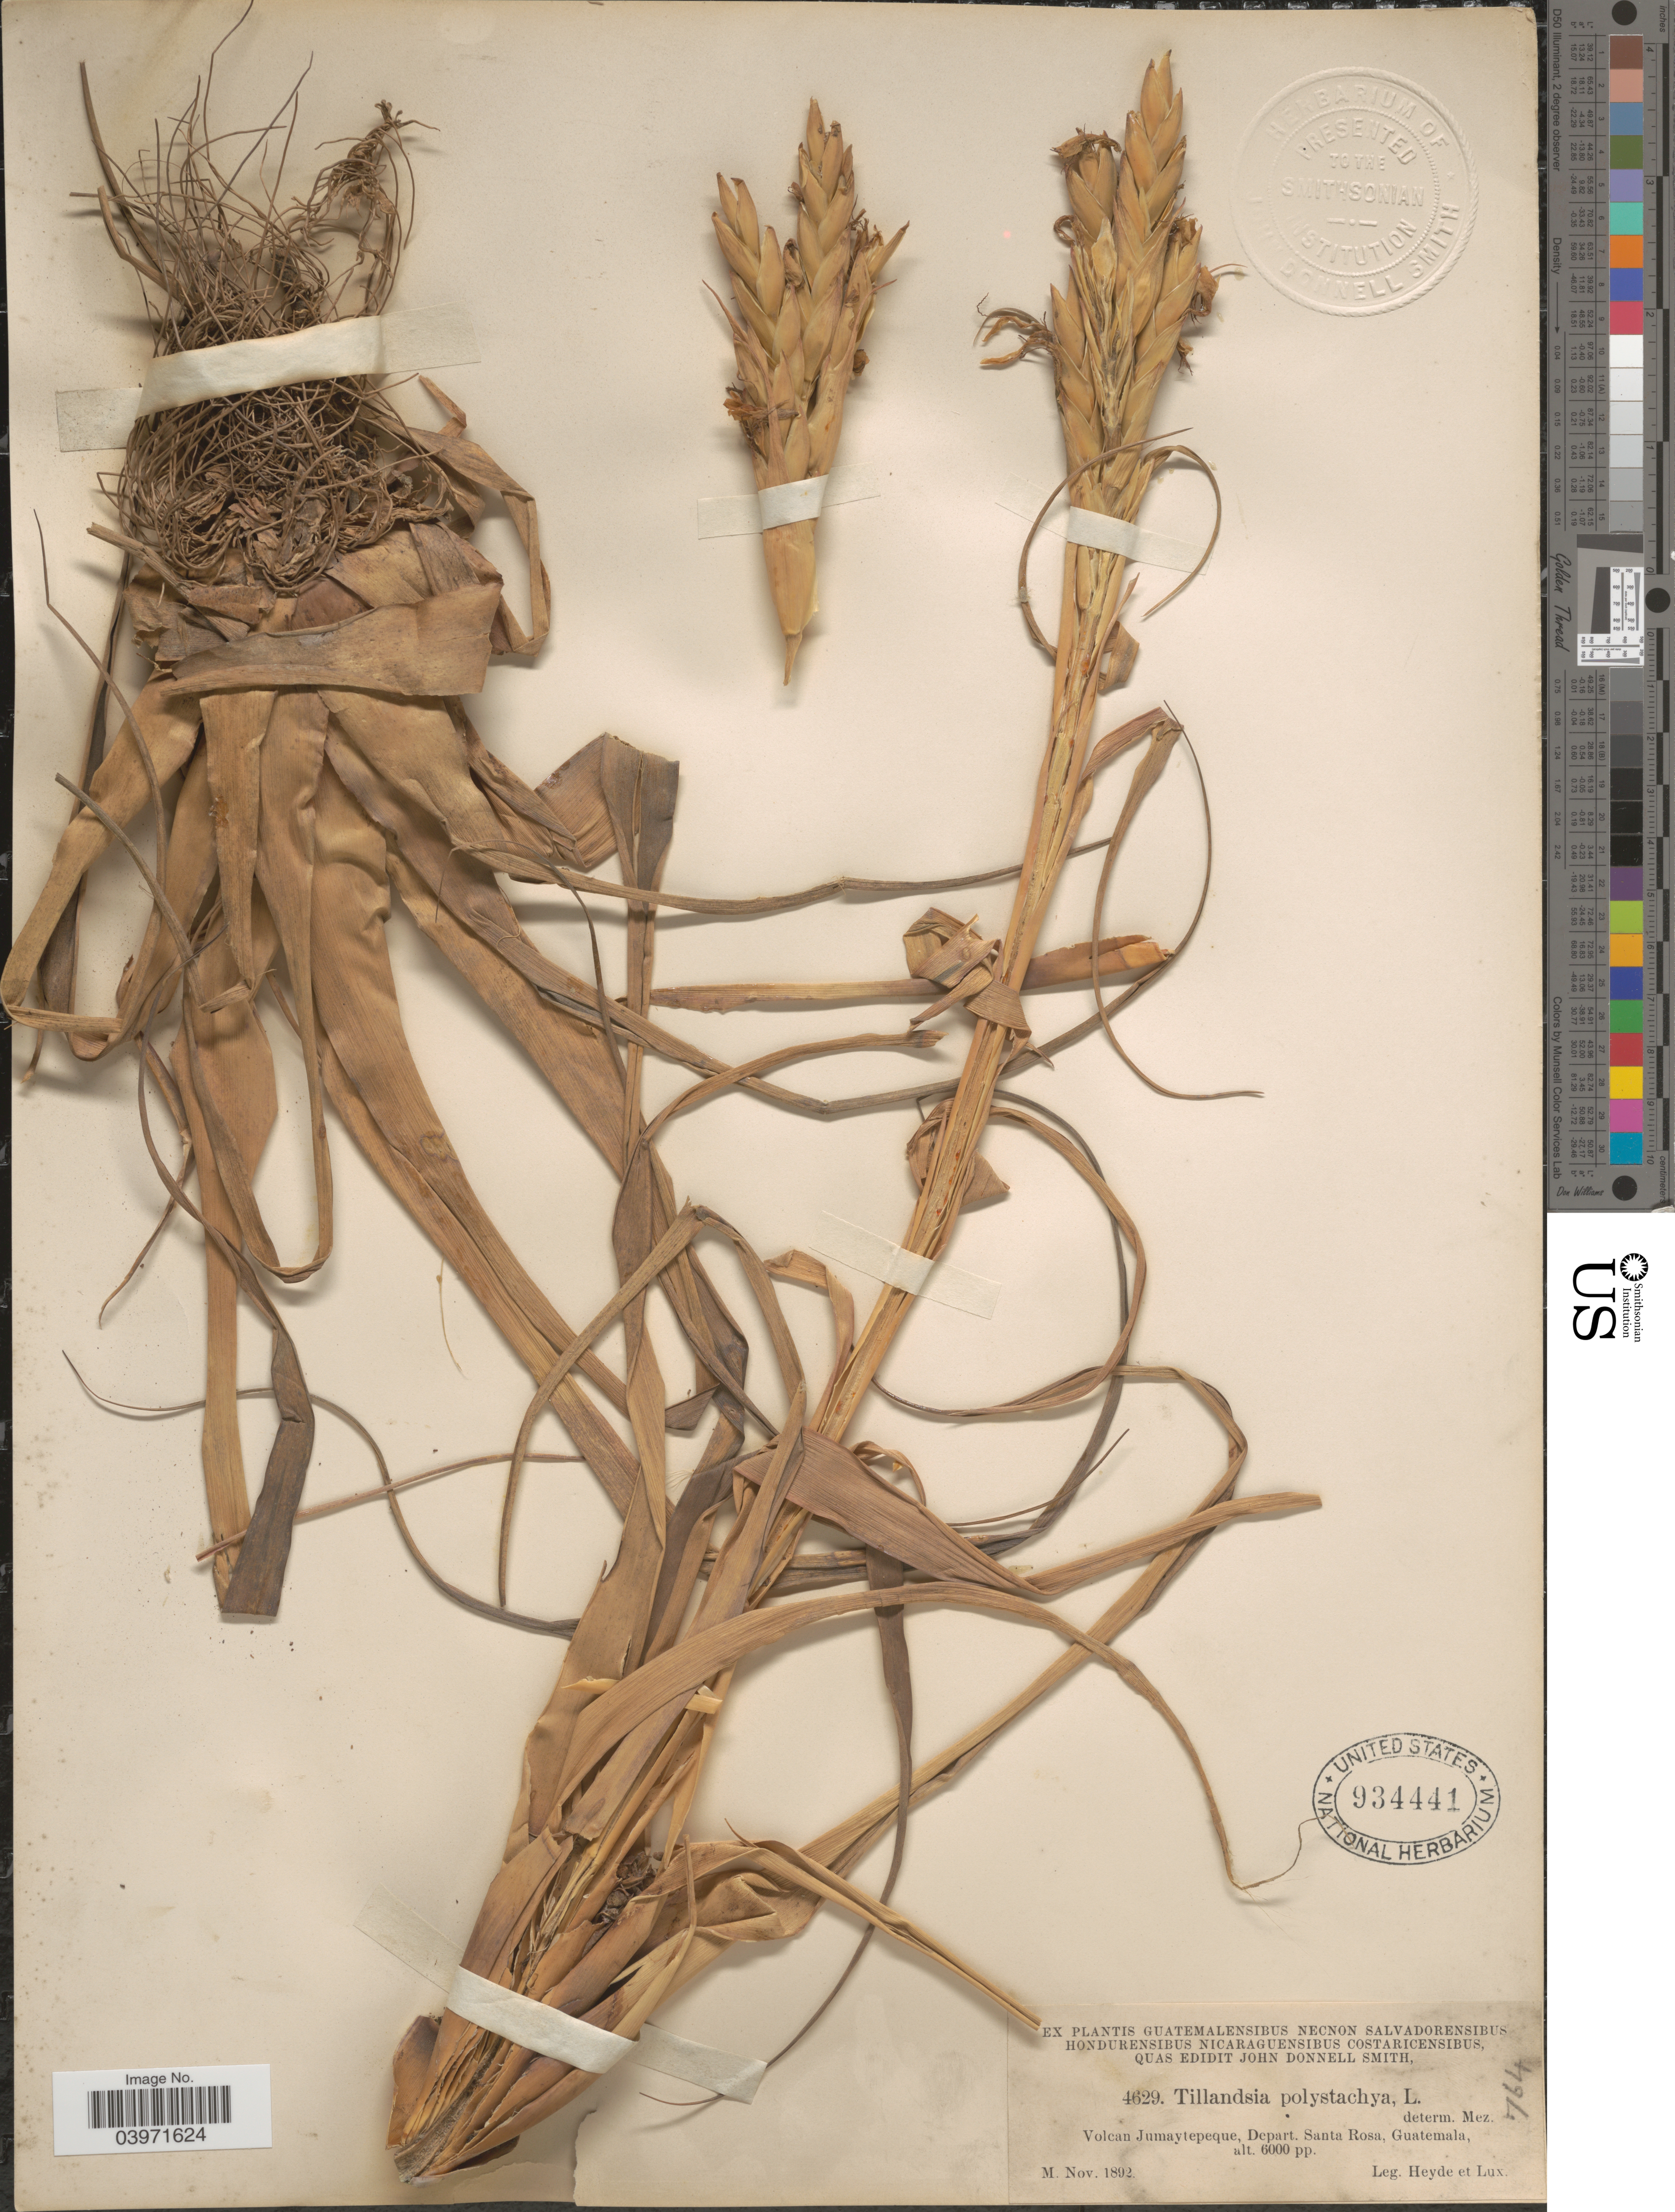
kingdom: Plantae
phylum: Tracheophyta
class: Liliopsida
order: Poales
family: Bromeliaceae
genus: Tillandsia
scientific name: Tillandsia polystachia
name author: (L.) L.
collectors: Heyde & Lux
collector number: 4629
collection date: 1892-11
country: Guatemala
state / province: Santa Rosa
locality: Volcan Jumaytepeque, Depart. Santa Rosa.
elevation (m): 1829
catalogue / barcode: US 934441